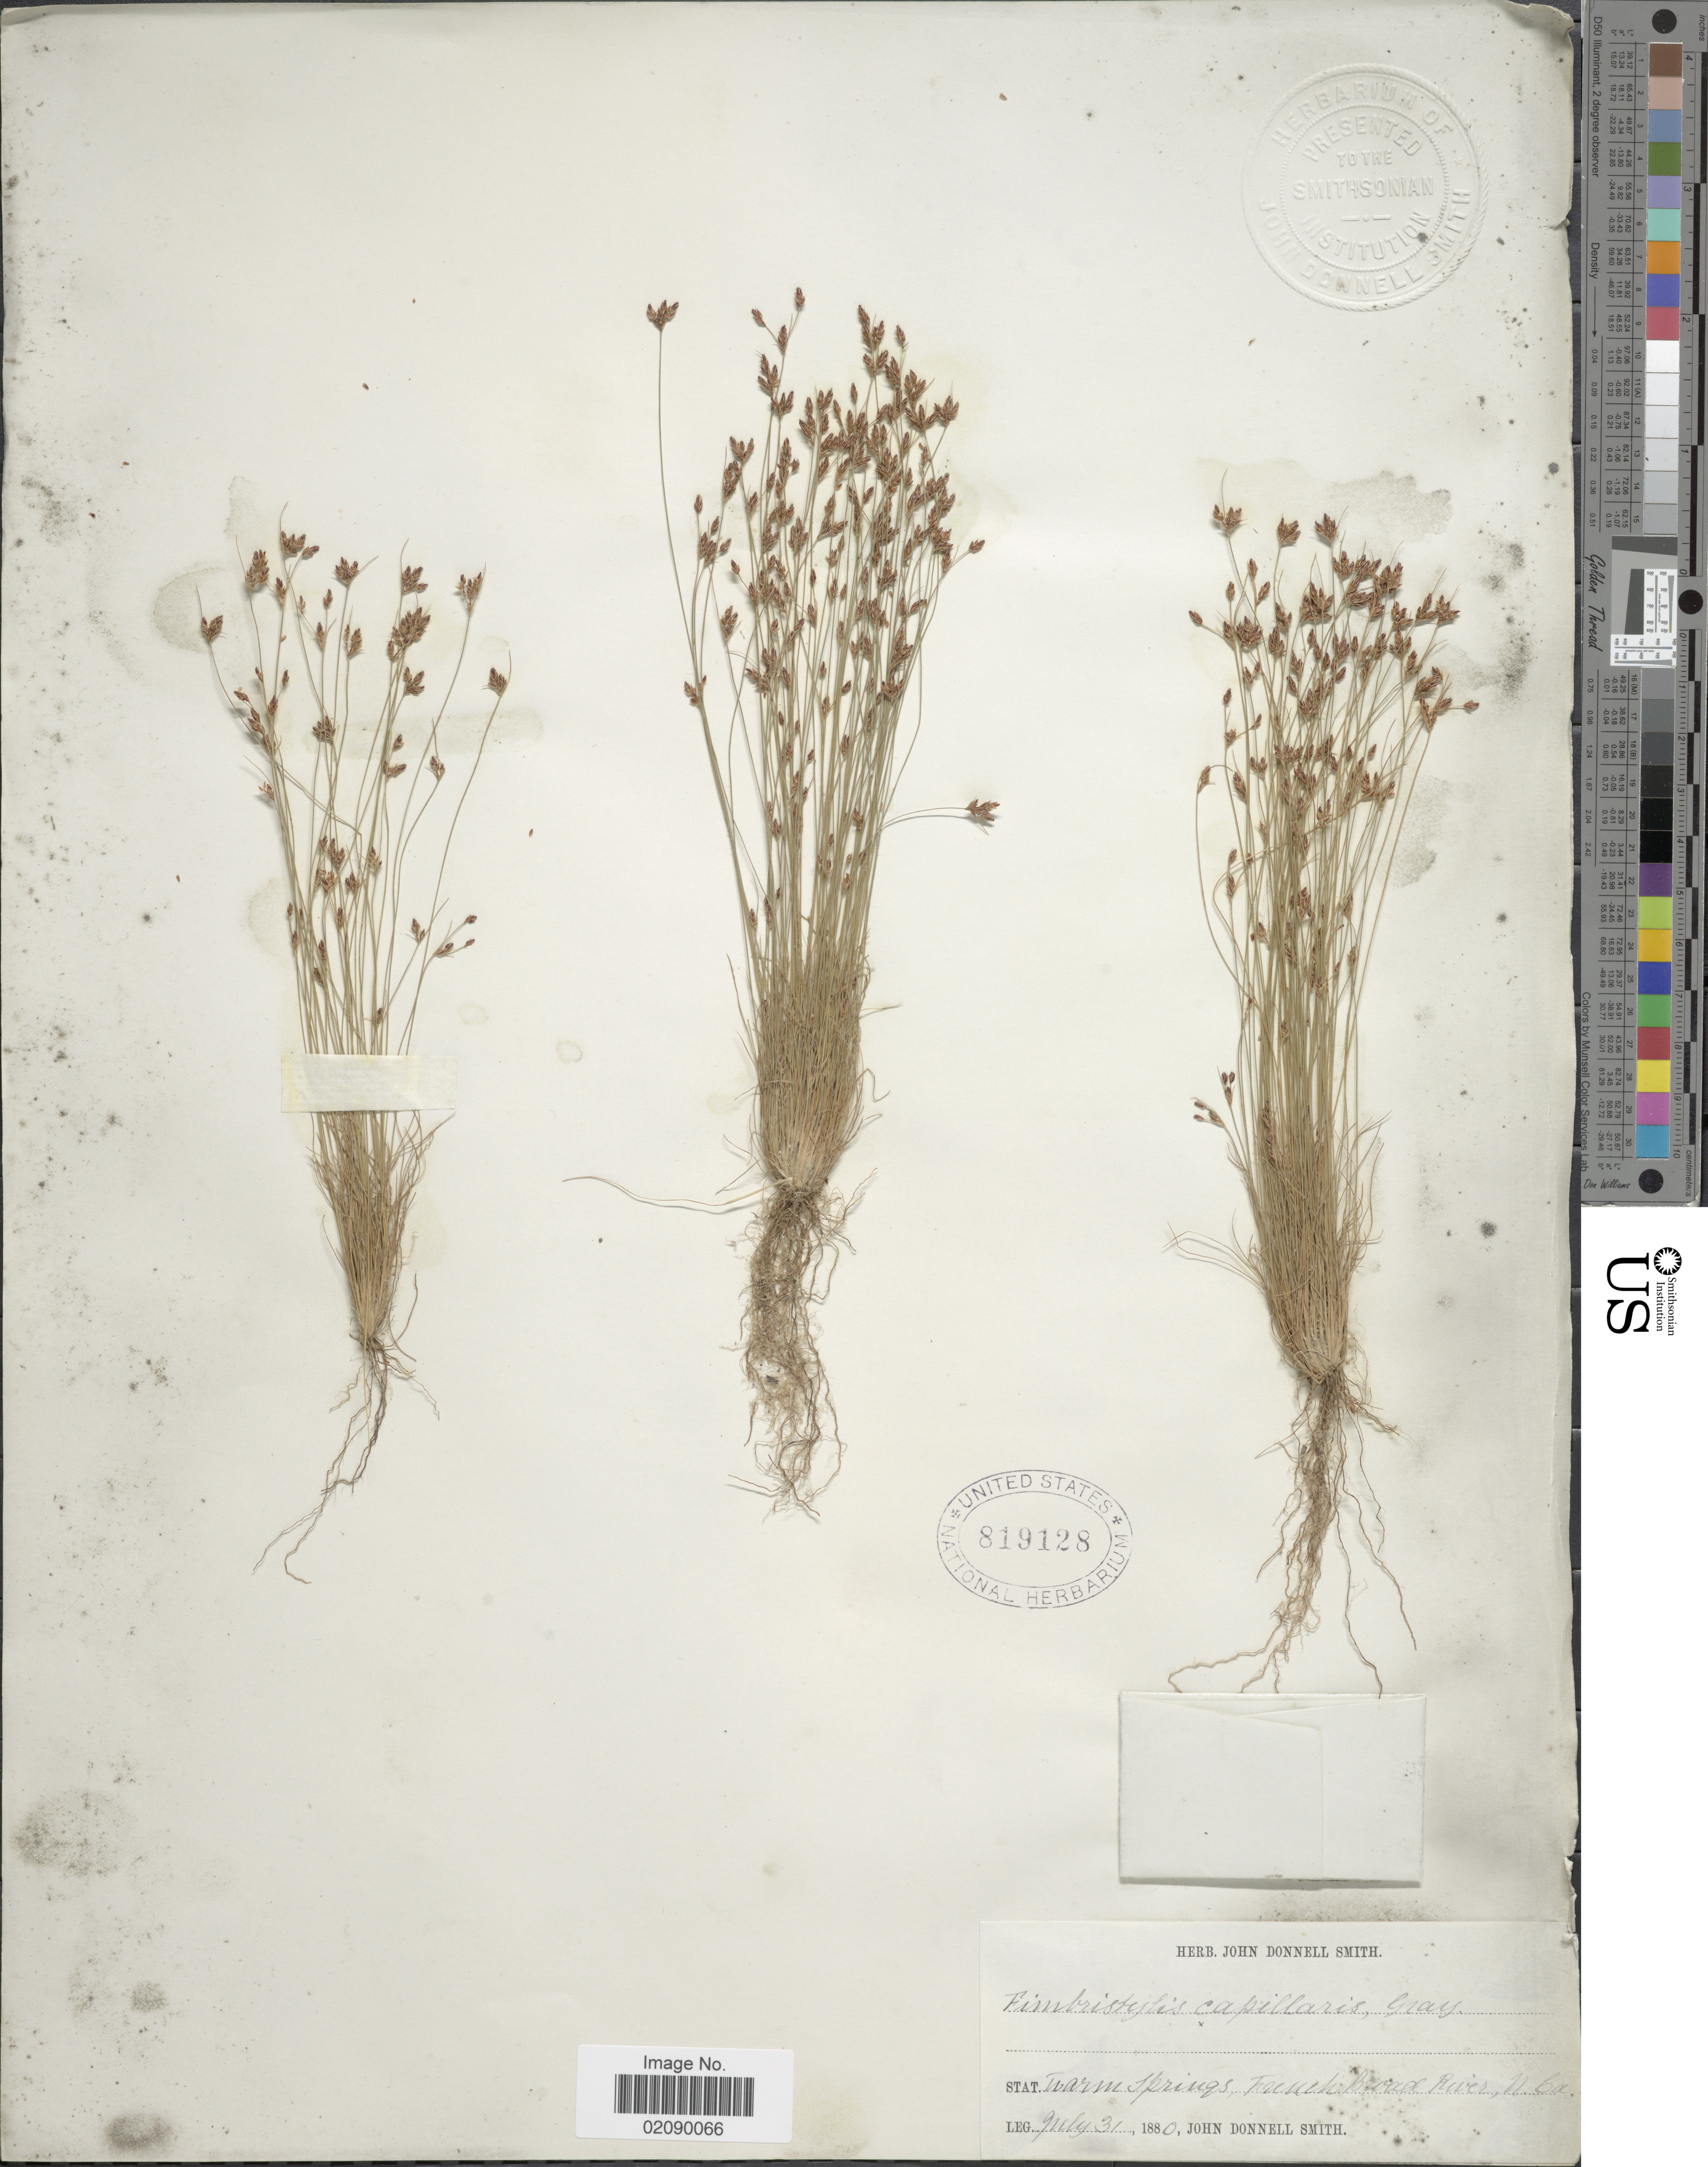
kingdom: Plantae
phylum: Tracheophyta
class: Liliopsida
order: Poales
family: Cyperaceae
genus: Bulbostylis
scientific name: Bulbostylis capillaris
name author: (L.) Kunth ex C.B. Clarke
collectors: J. Donnell Smith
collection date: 1880-07-31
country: United States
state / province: North Carolina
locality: Warm Springs, French Broad River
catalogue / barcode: US 819128